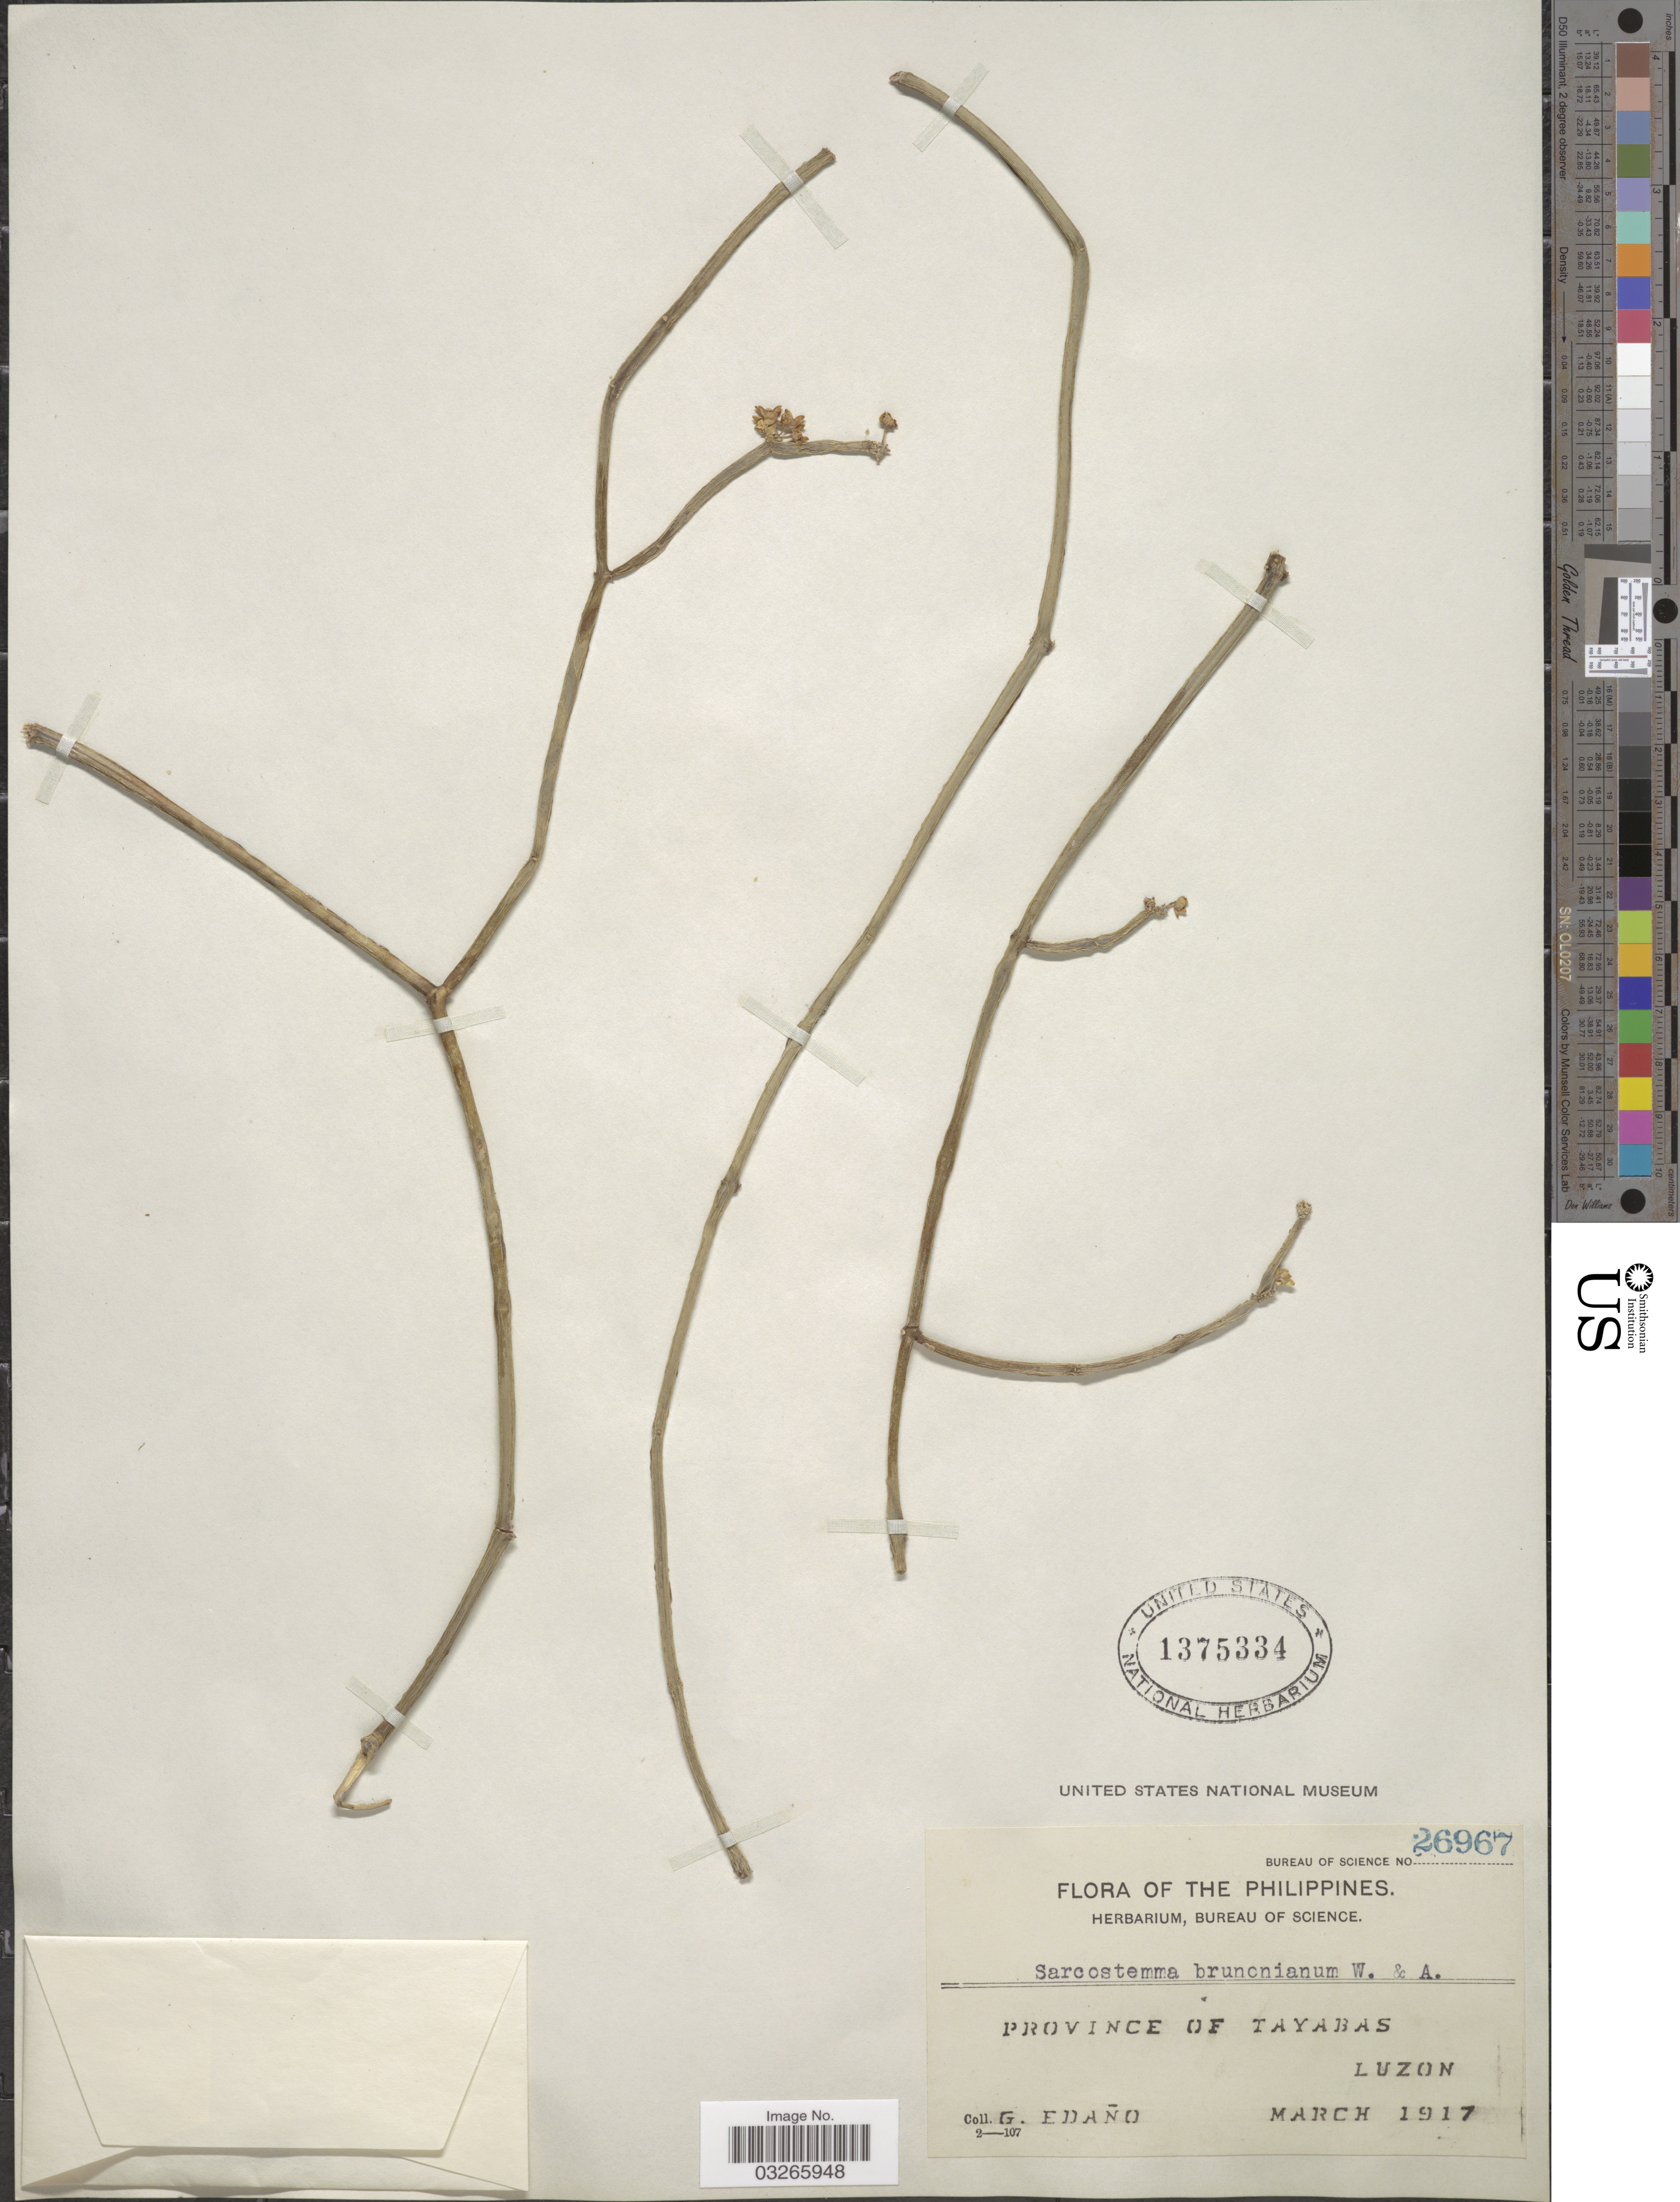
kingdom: Plantae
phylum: Tracheophyta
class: Magnoliopsida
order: Gentianales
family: Apocynaceae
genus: Sarcostemma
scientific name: Sarcostemma brunonianum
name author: Wight & Arn.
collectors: G. Edaño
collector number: Bureau of Science 26967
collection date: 1917-03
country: Philippines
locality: Province of Tayabas. Luzon.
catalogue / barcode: US 1375334